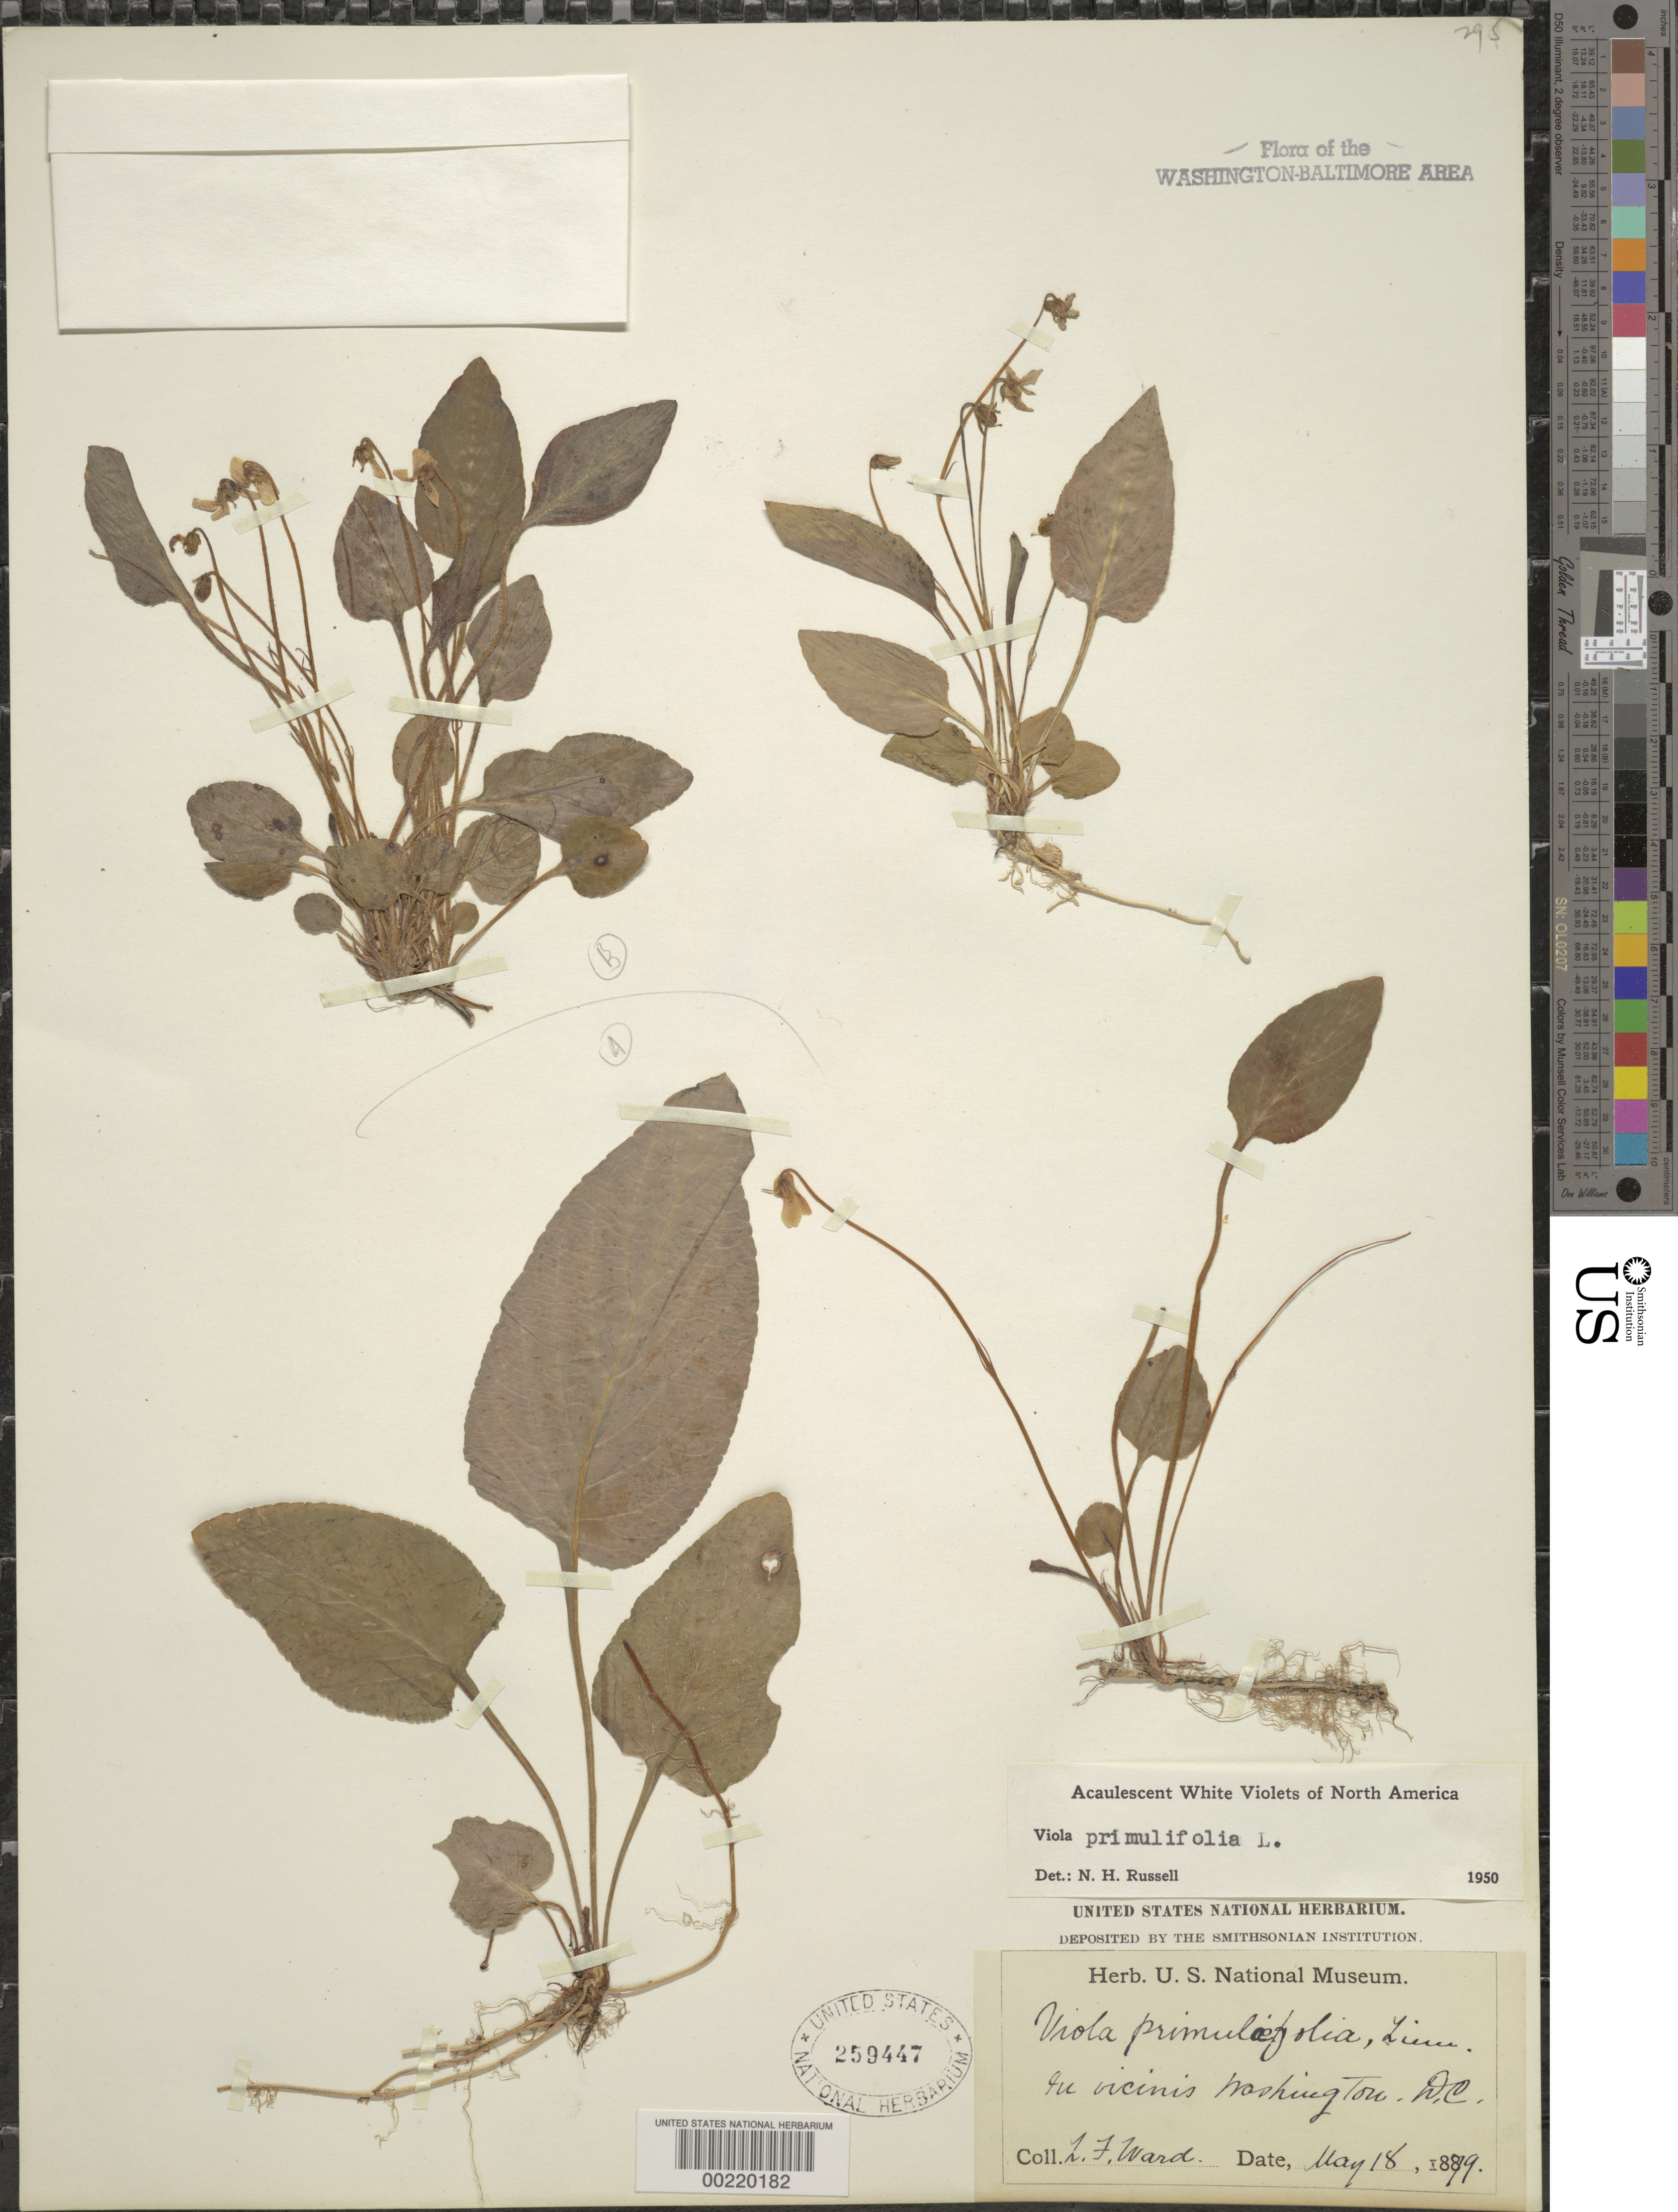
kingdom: Plantae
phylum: Tracheophyta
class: Magnoliopsida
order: Malpighiales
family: Violaceae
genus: Viola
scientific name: Viola primulifolia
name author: L.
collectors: L. F. Ward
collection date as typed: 18 May 1879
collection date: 1879-05-18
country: United States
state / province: District of Columbia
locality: Vicinity of Washington, DC.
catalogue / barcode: US 259447